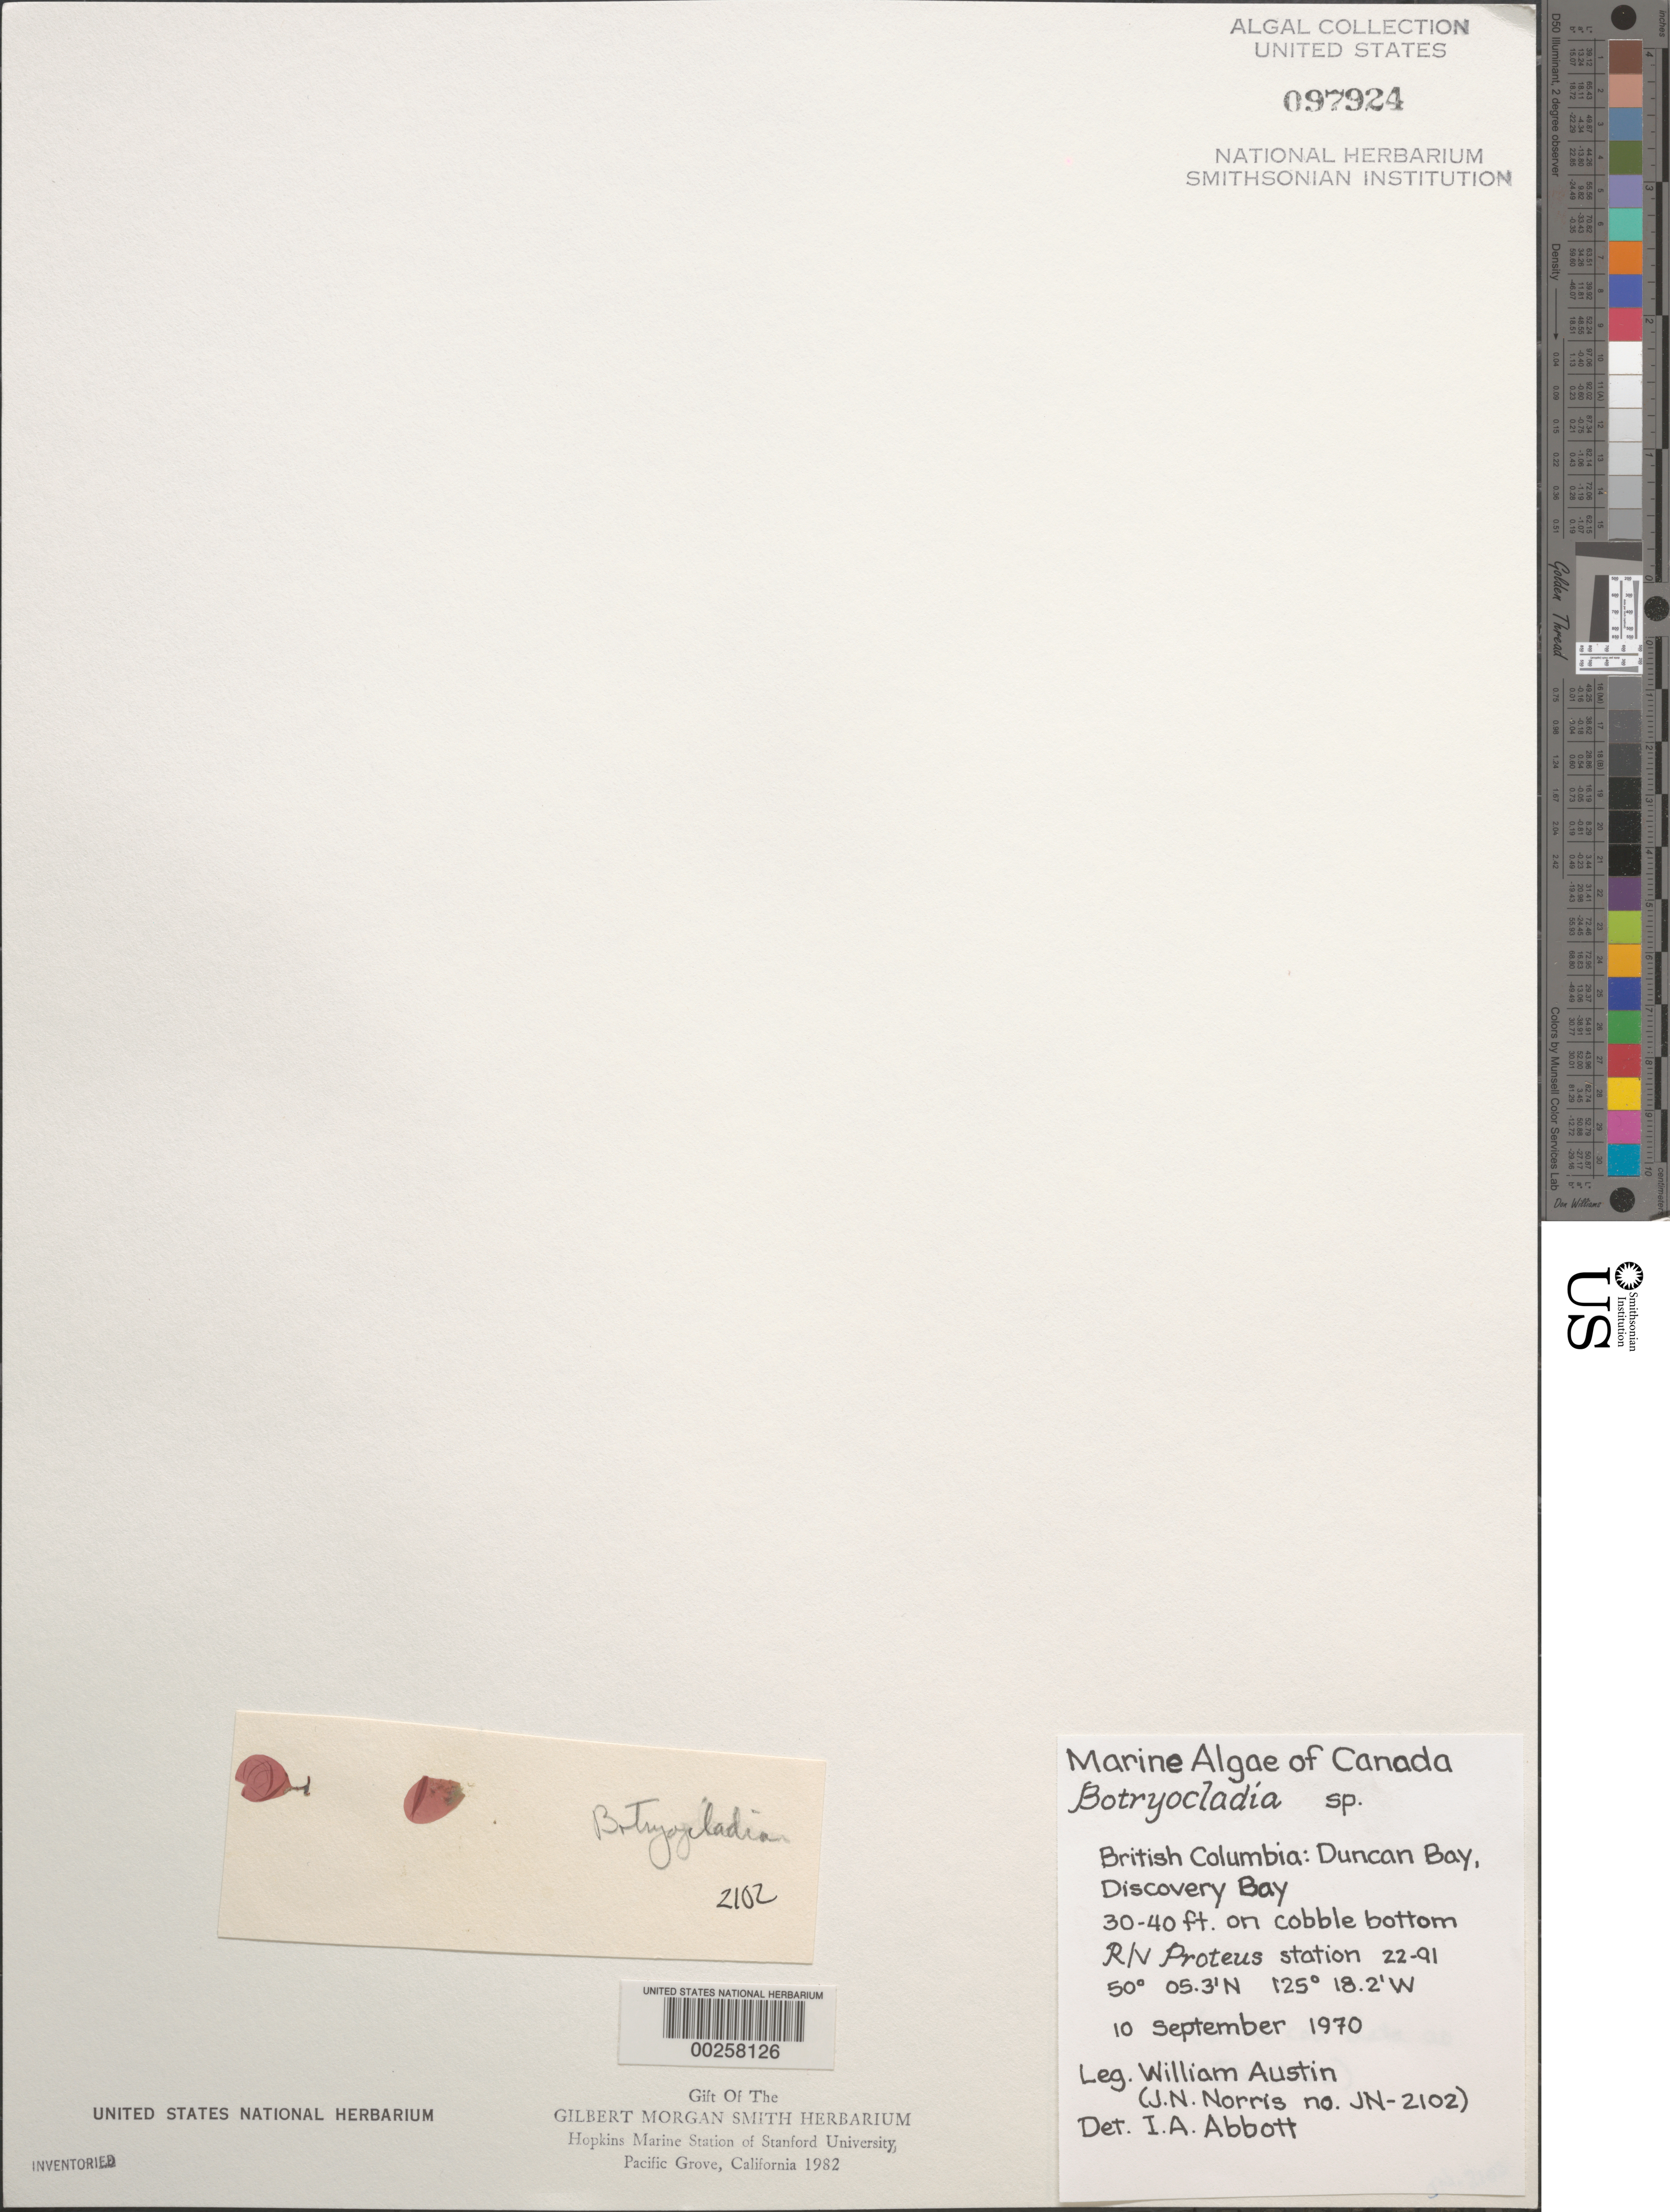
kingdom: Plantae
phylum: Rhodophyta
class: Florideophyceae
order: Rhodymeniales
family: Rhodymeniaceae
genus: Botryocladia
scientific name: Botryocladia sp.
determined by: Abbott, Isabella A.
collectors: W. Austin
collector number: JN-2102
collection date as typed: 10 Sep 1970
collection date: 1970-09-10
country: Canada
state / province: British Columbia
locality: Duncan Bay, Discovery Bay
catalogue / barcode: US 97924